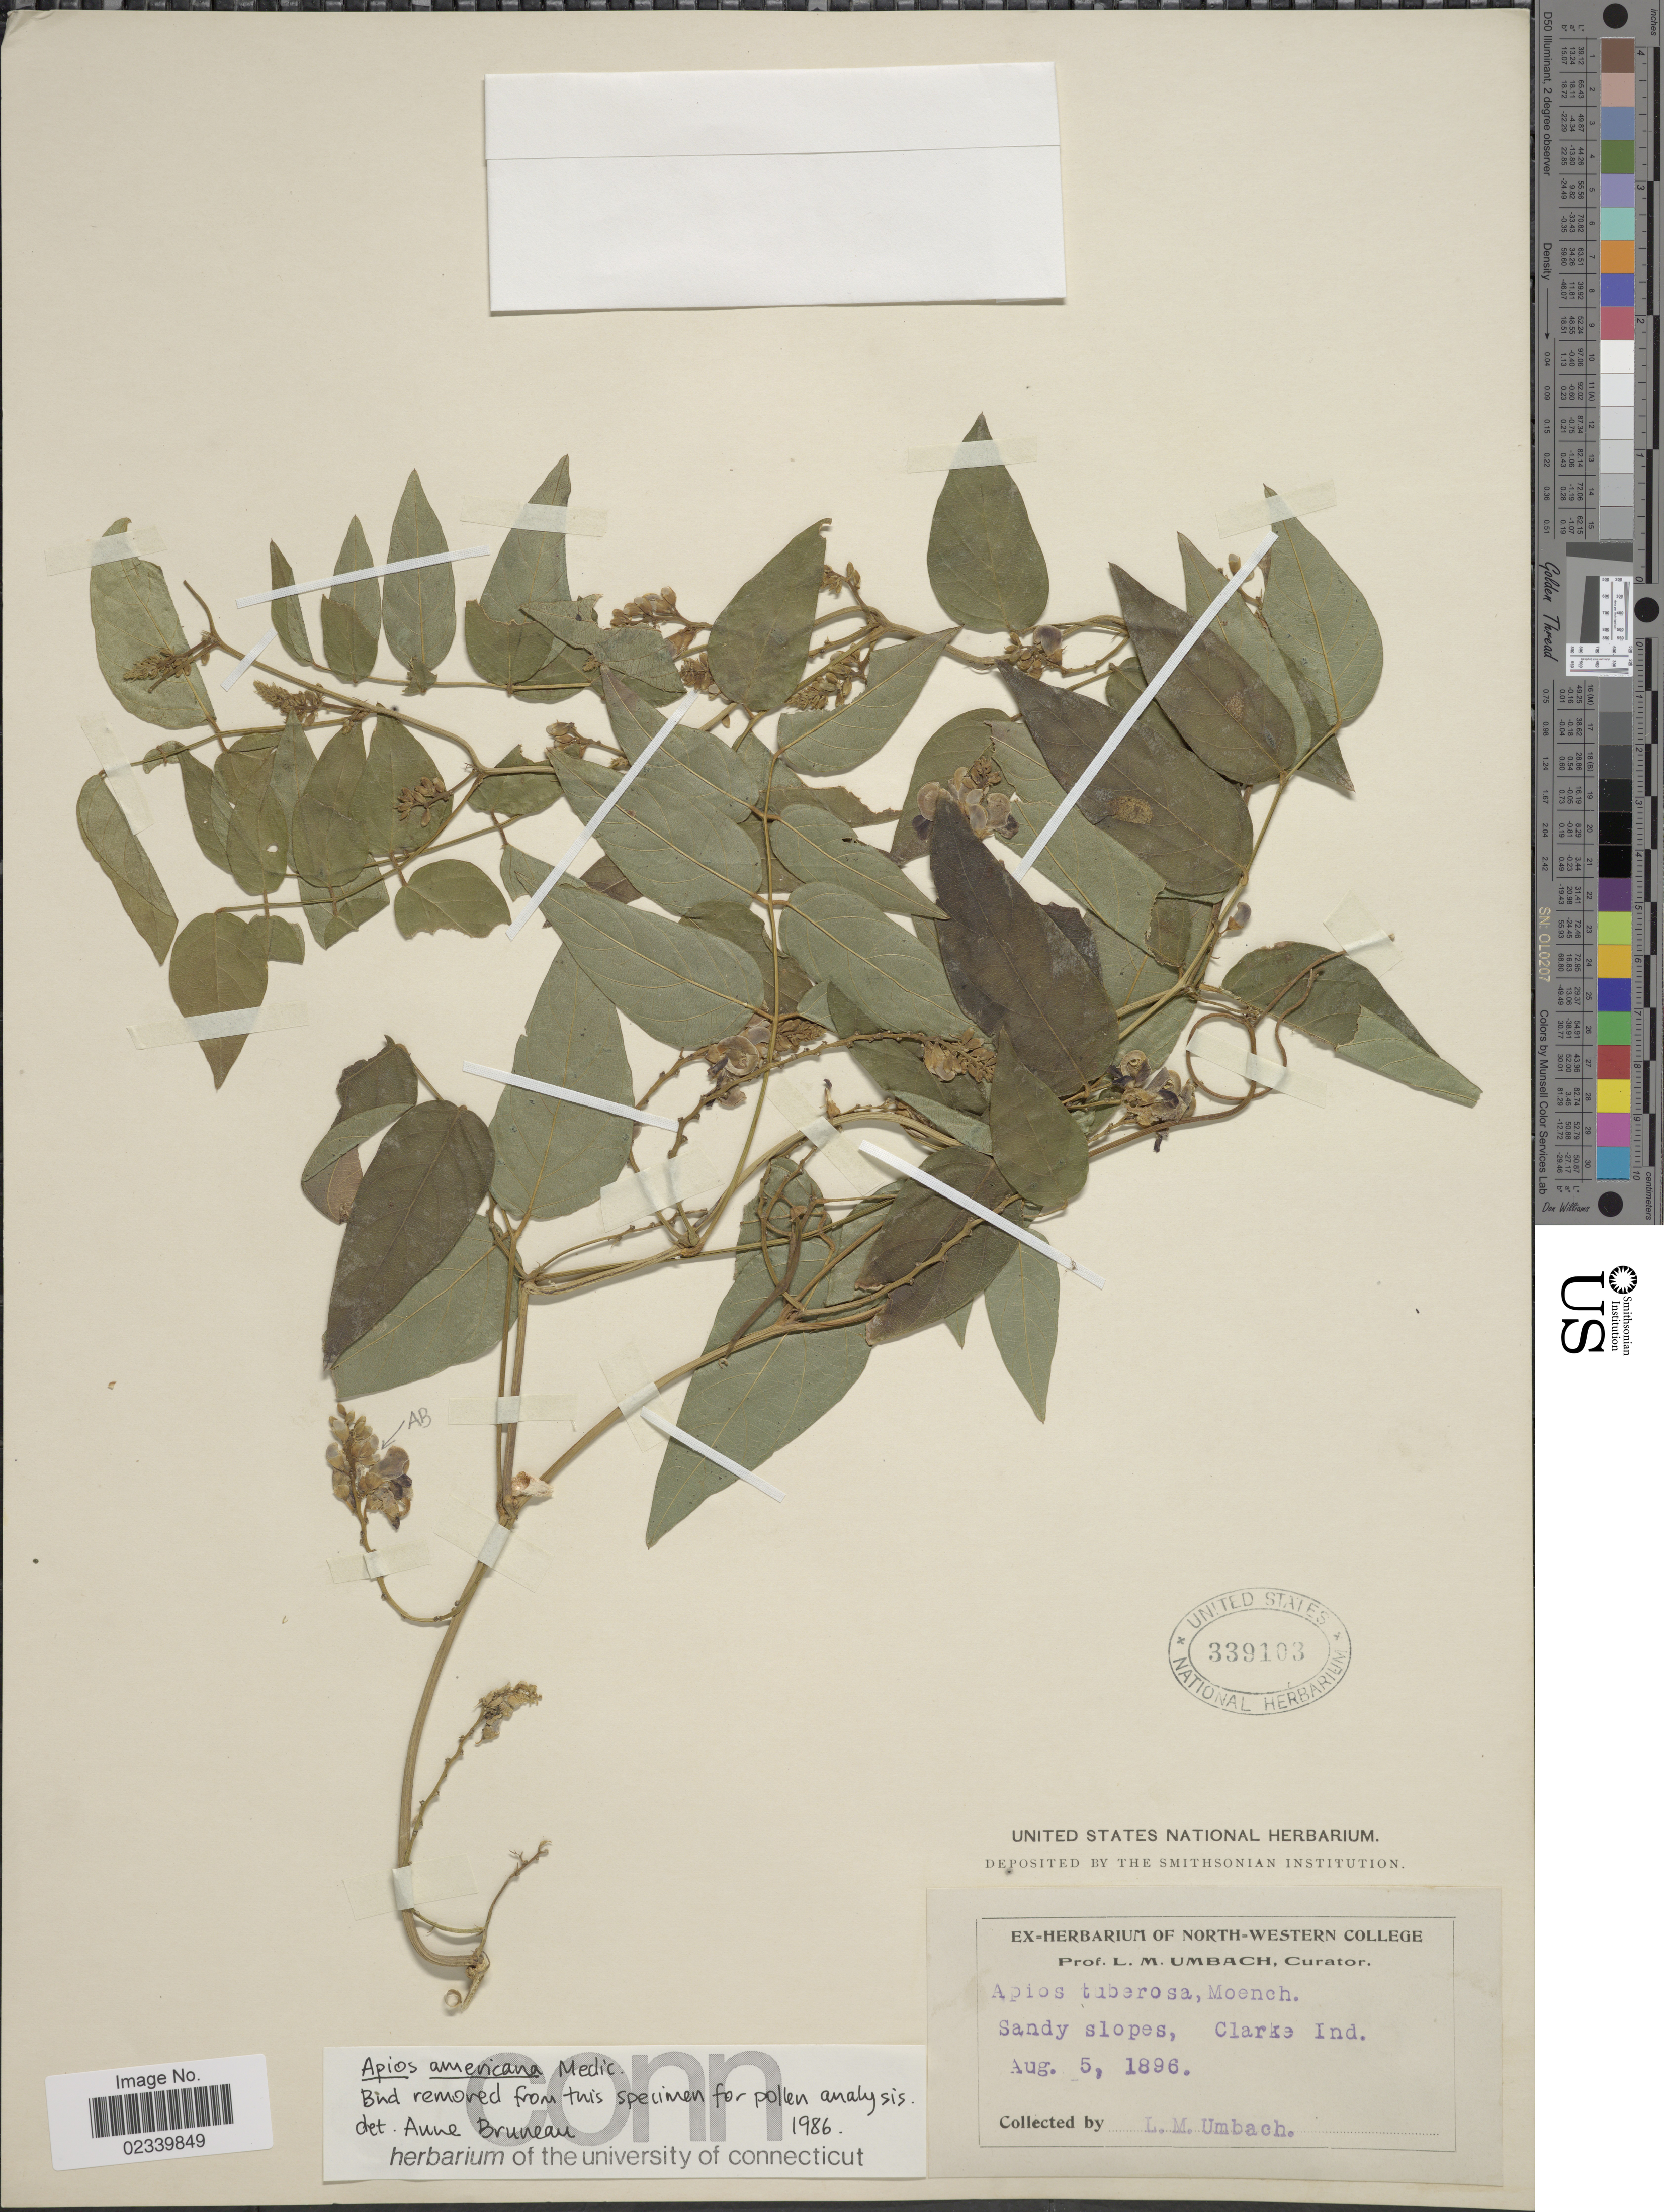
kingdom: Plantae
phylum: Tracheophyta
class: Magnoliopsida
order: Fabales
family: Fabaceae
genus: Apios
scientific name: Apios americana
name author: Medik.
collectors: L. M. Umbach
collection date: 1896-08-05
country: United States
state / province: Indiana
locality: Sandy slopes, Clarke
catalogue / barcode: US 339103